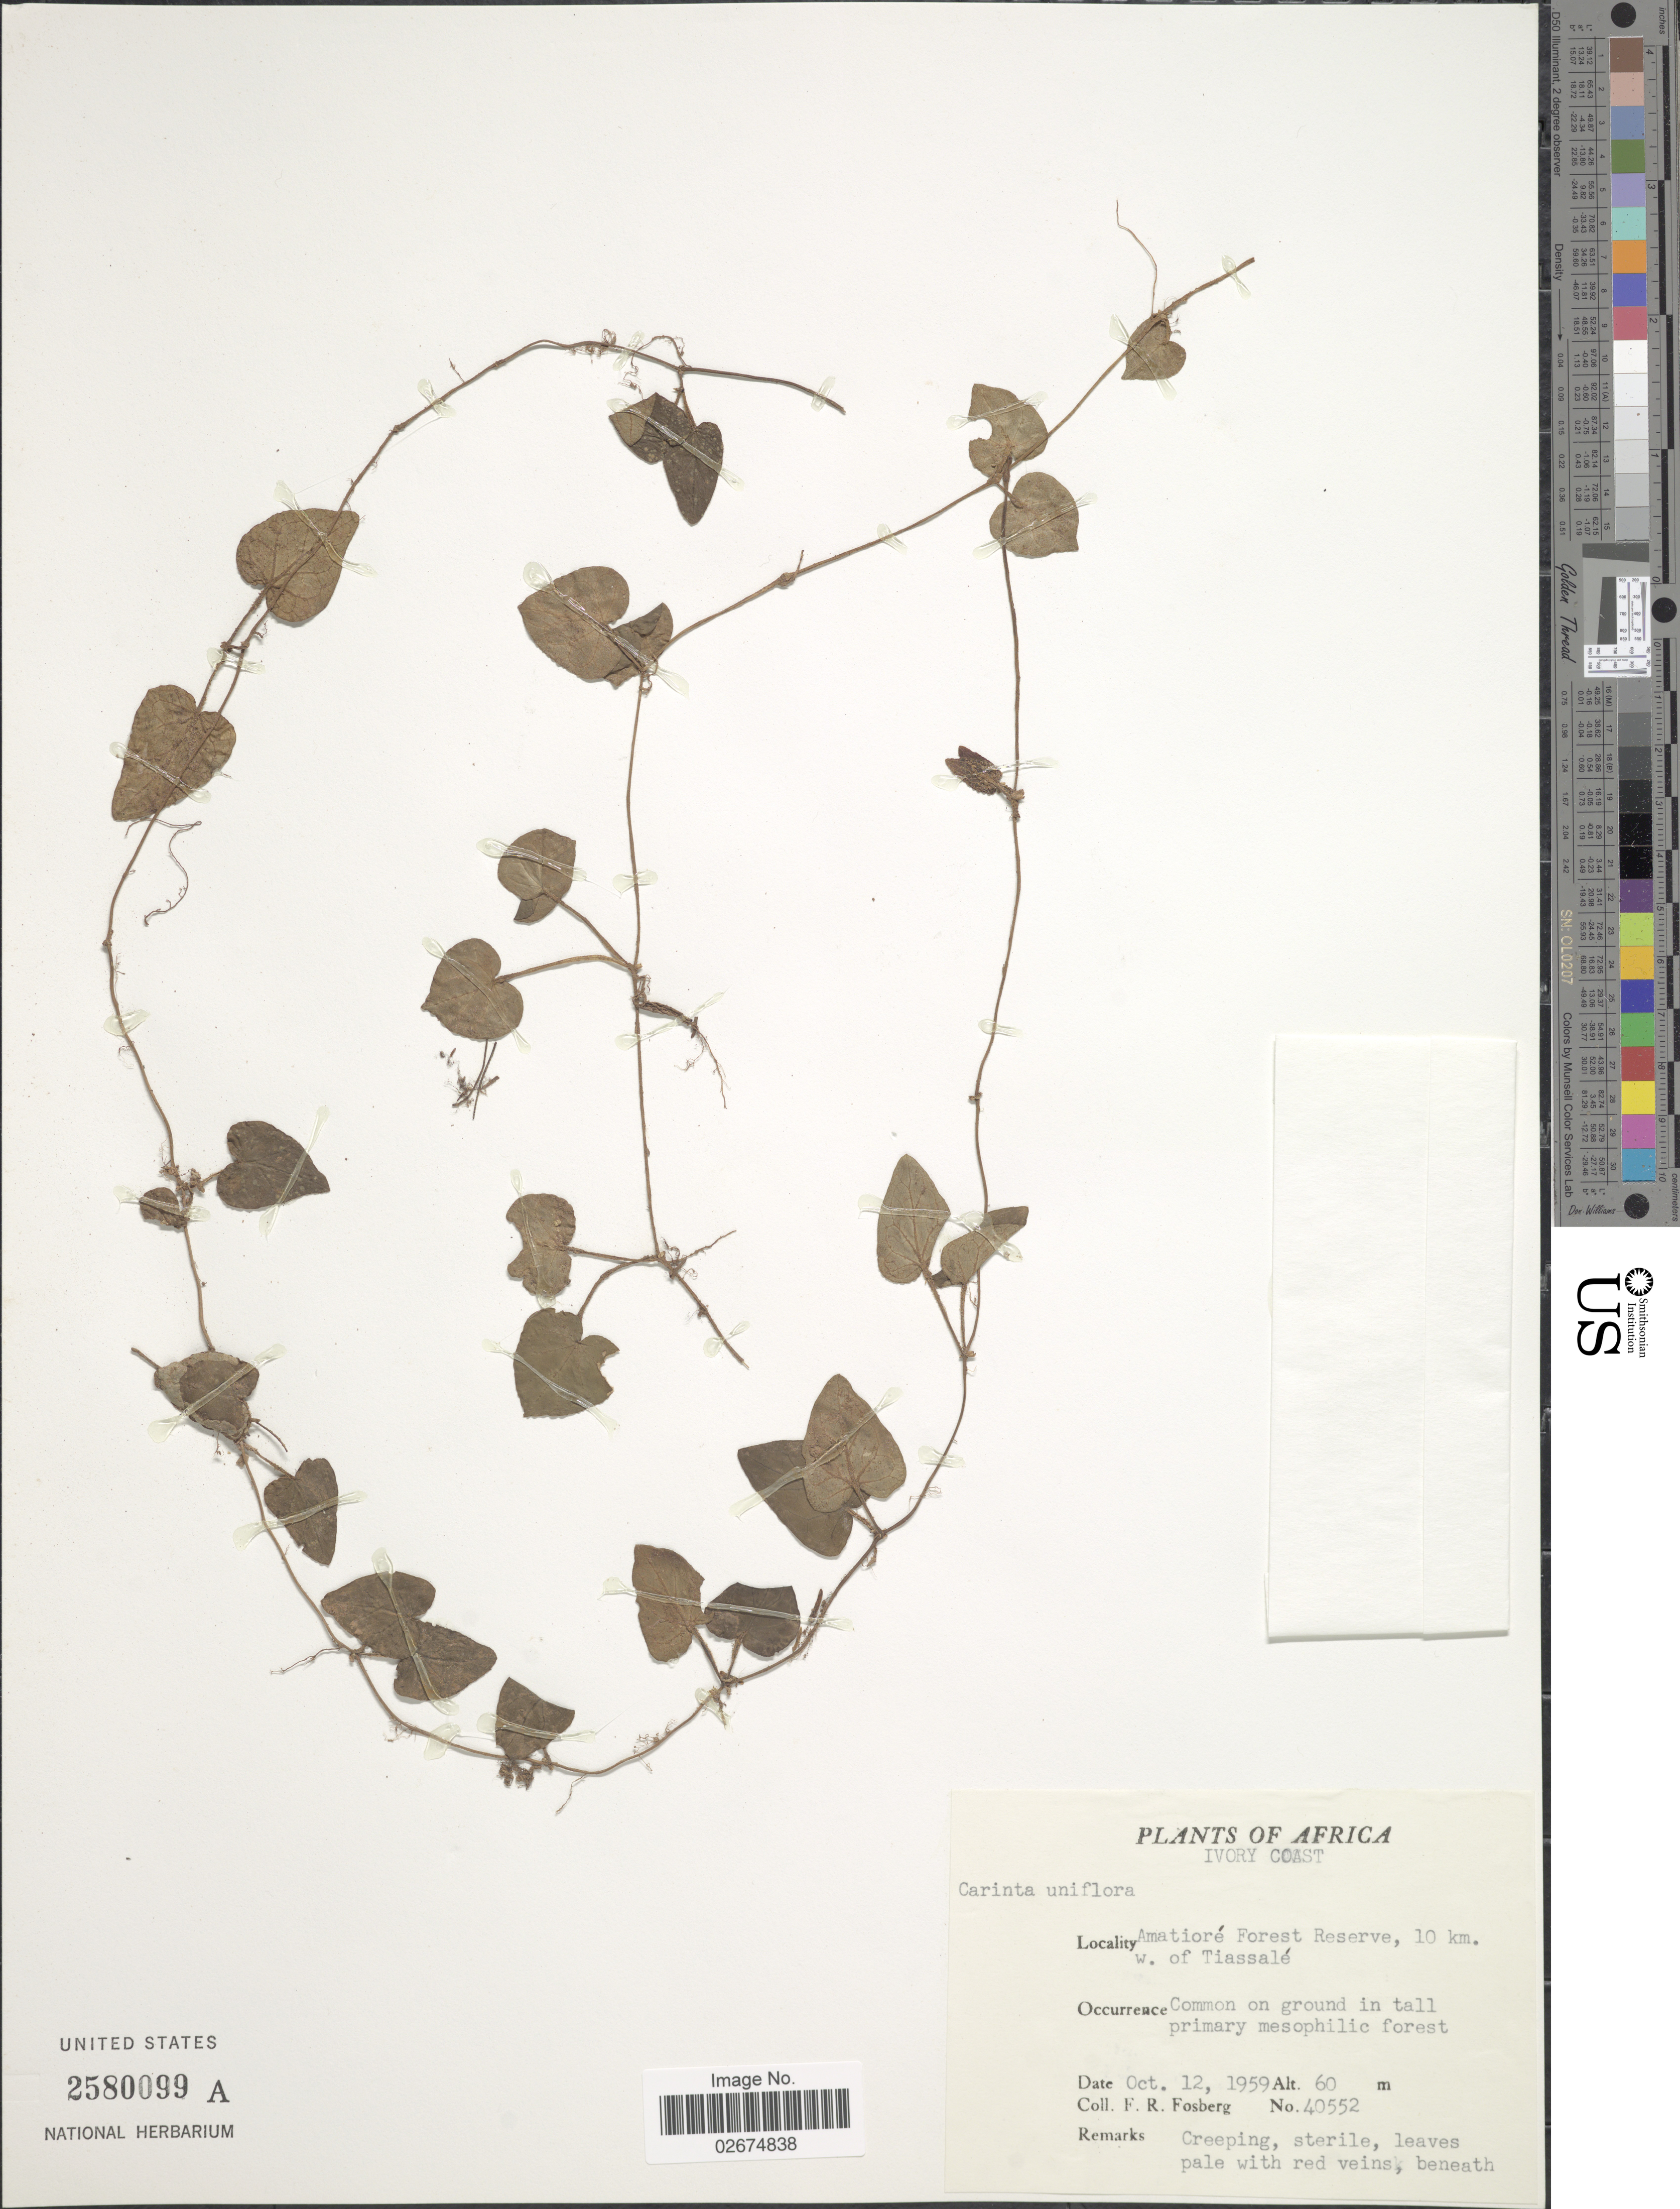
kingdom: Plantae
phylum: Tracheophyta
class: Magnoliopsida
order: Gentianales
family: Rubiaceae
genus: Geophila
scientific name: Geophila uniflora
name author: Hiern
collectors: F. R. Fosberg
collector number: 40552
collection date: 1959-10-12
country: Ivory Coast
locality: Amatioré Forest Reserve, 10 km. w. of Tiassalé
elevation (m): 60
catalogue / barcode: US 2580099A